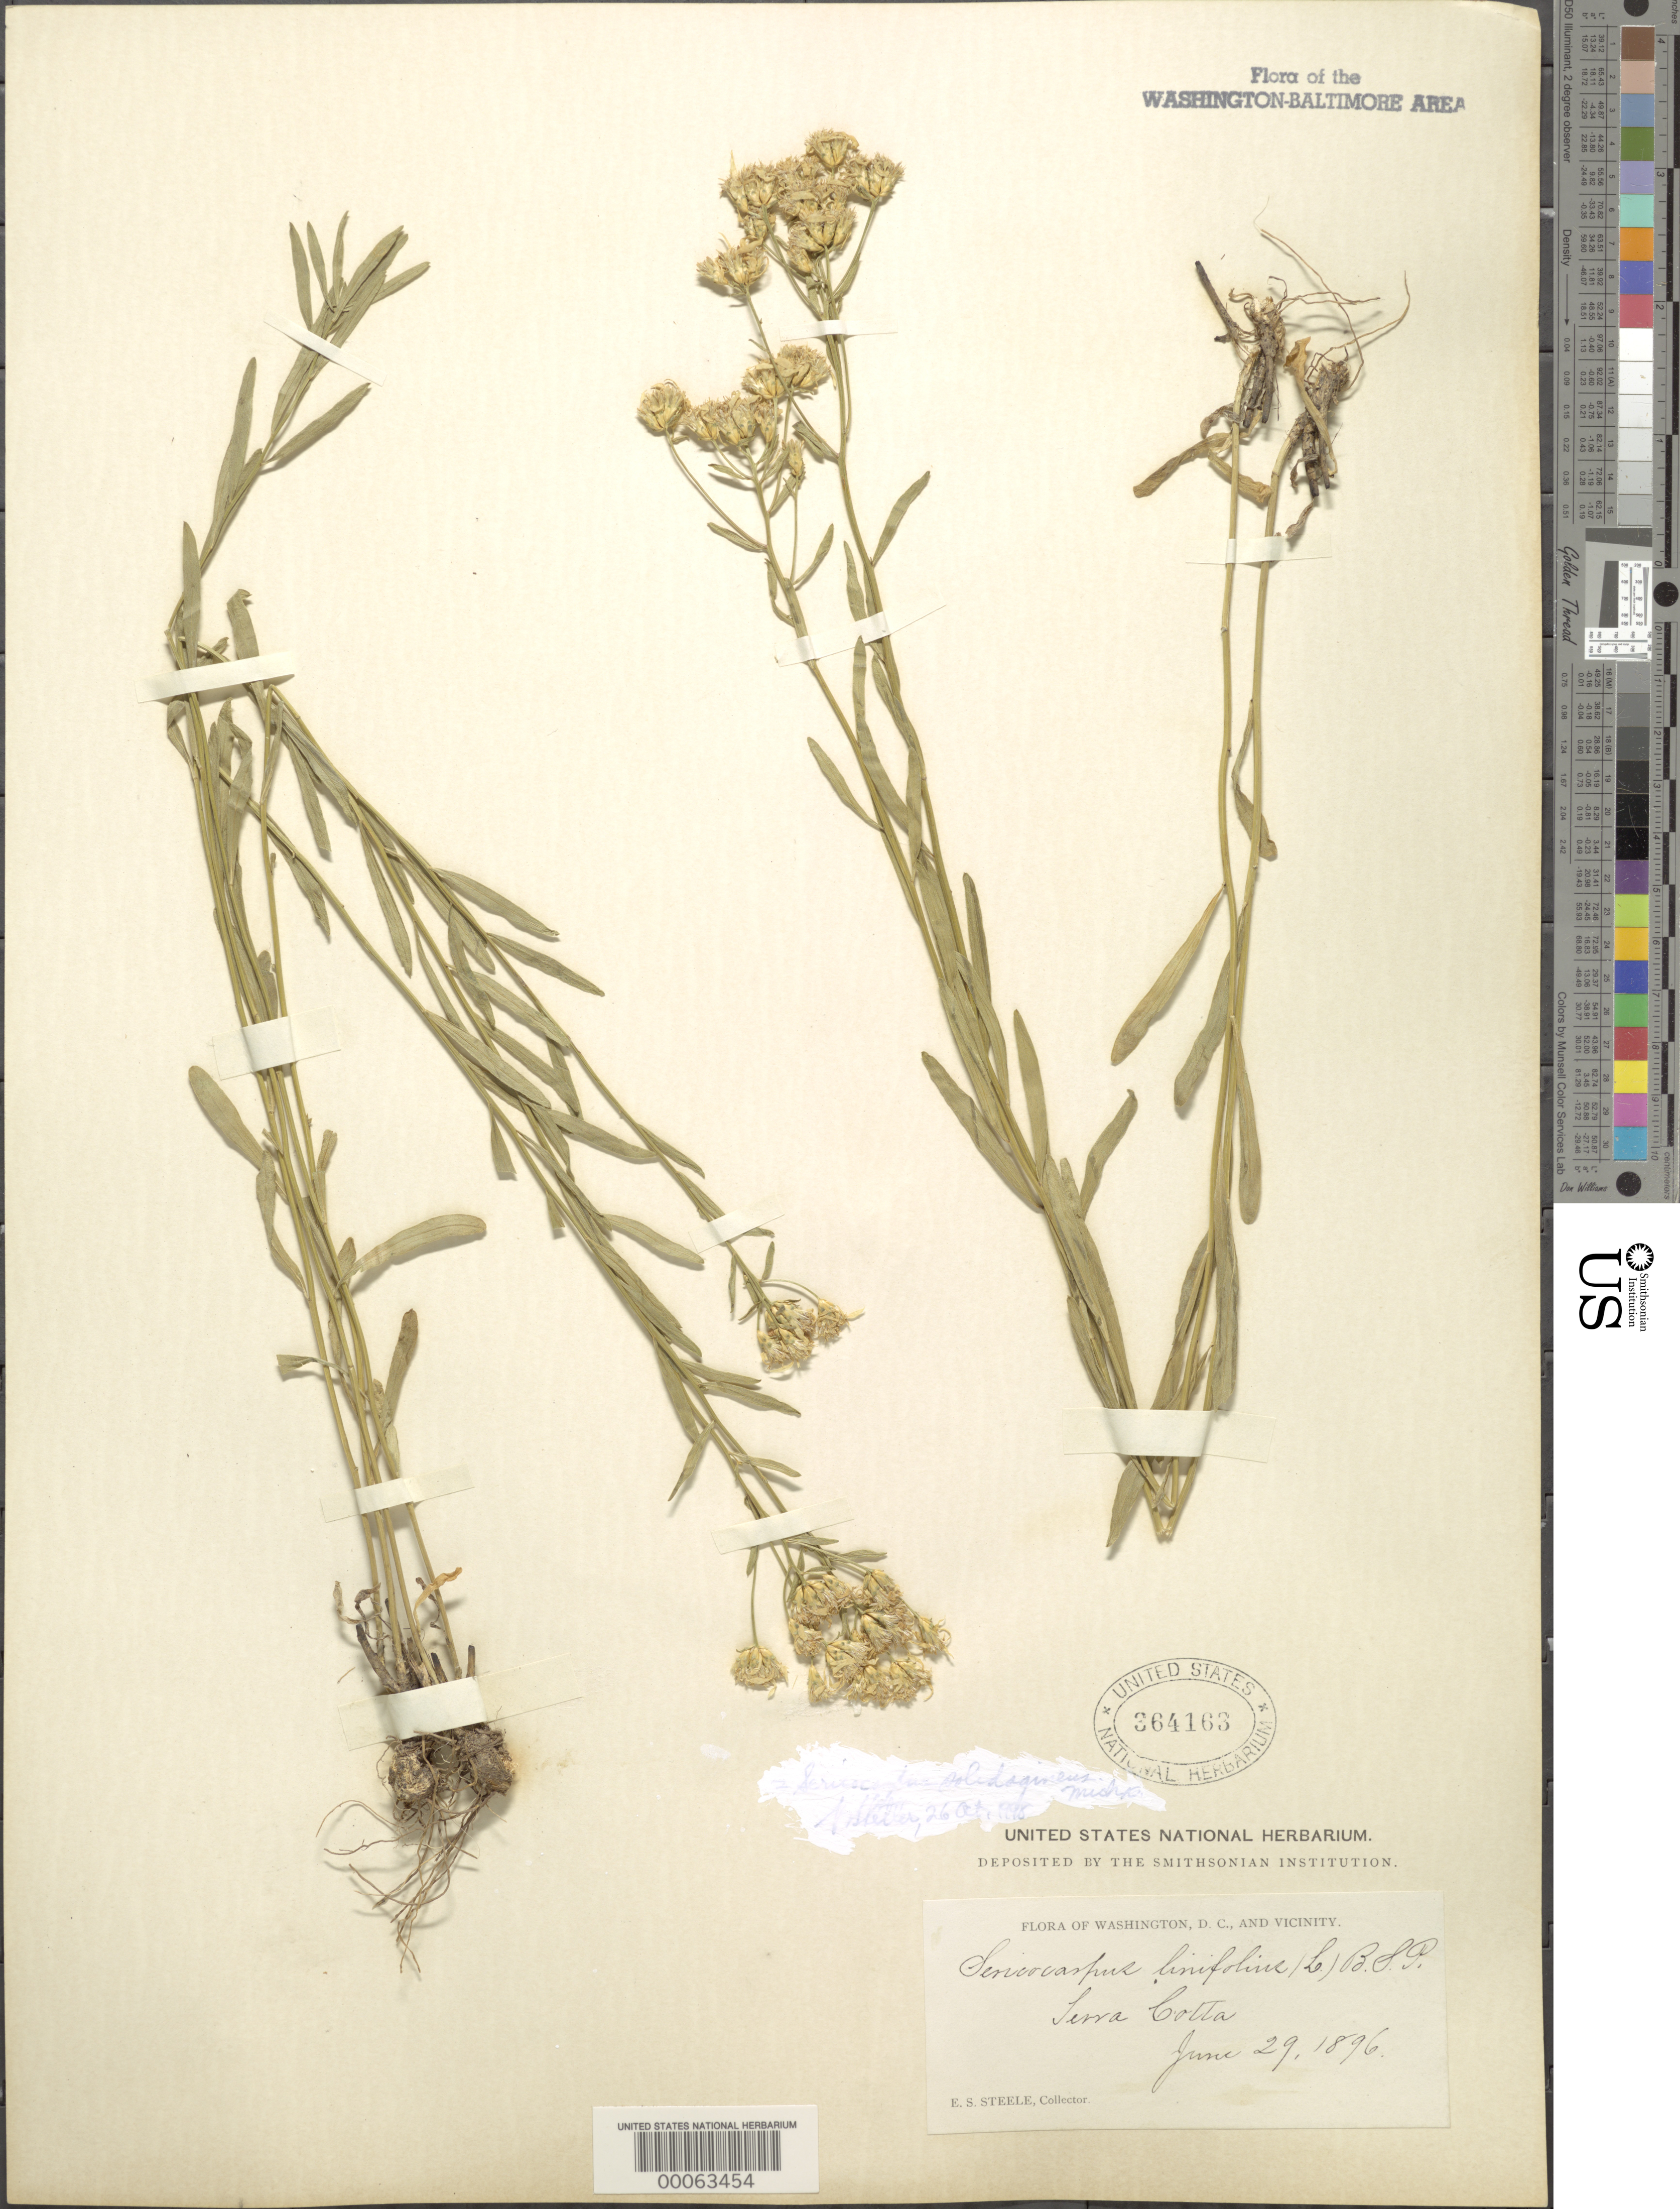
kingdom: Plantae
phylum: Tracheophyta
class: Magnoliopsida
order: Asterales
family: Asteraceae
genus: Sericocarpus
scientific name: Sericocarpus linifolius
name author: (L.) Britton, Stearns & Poggenb.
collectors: E. Steele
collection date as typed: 29 Jun 1896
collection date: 1896-06-29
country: United States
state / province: District of Columbia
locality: Terra Cotta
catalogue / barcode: US 364163